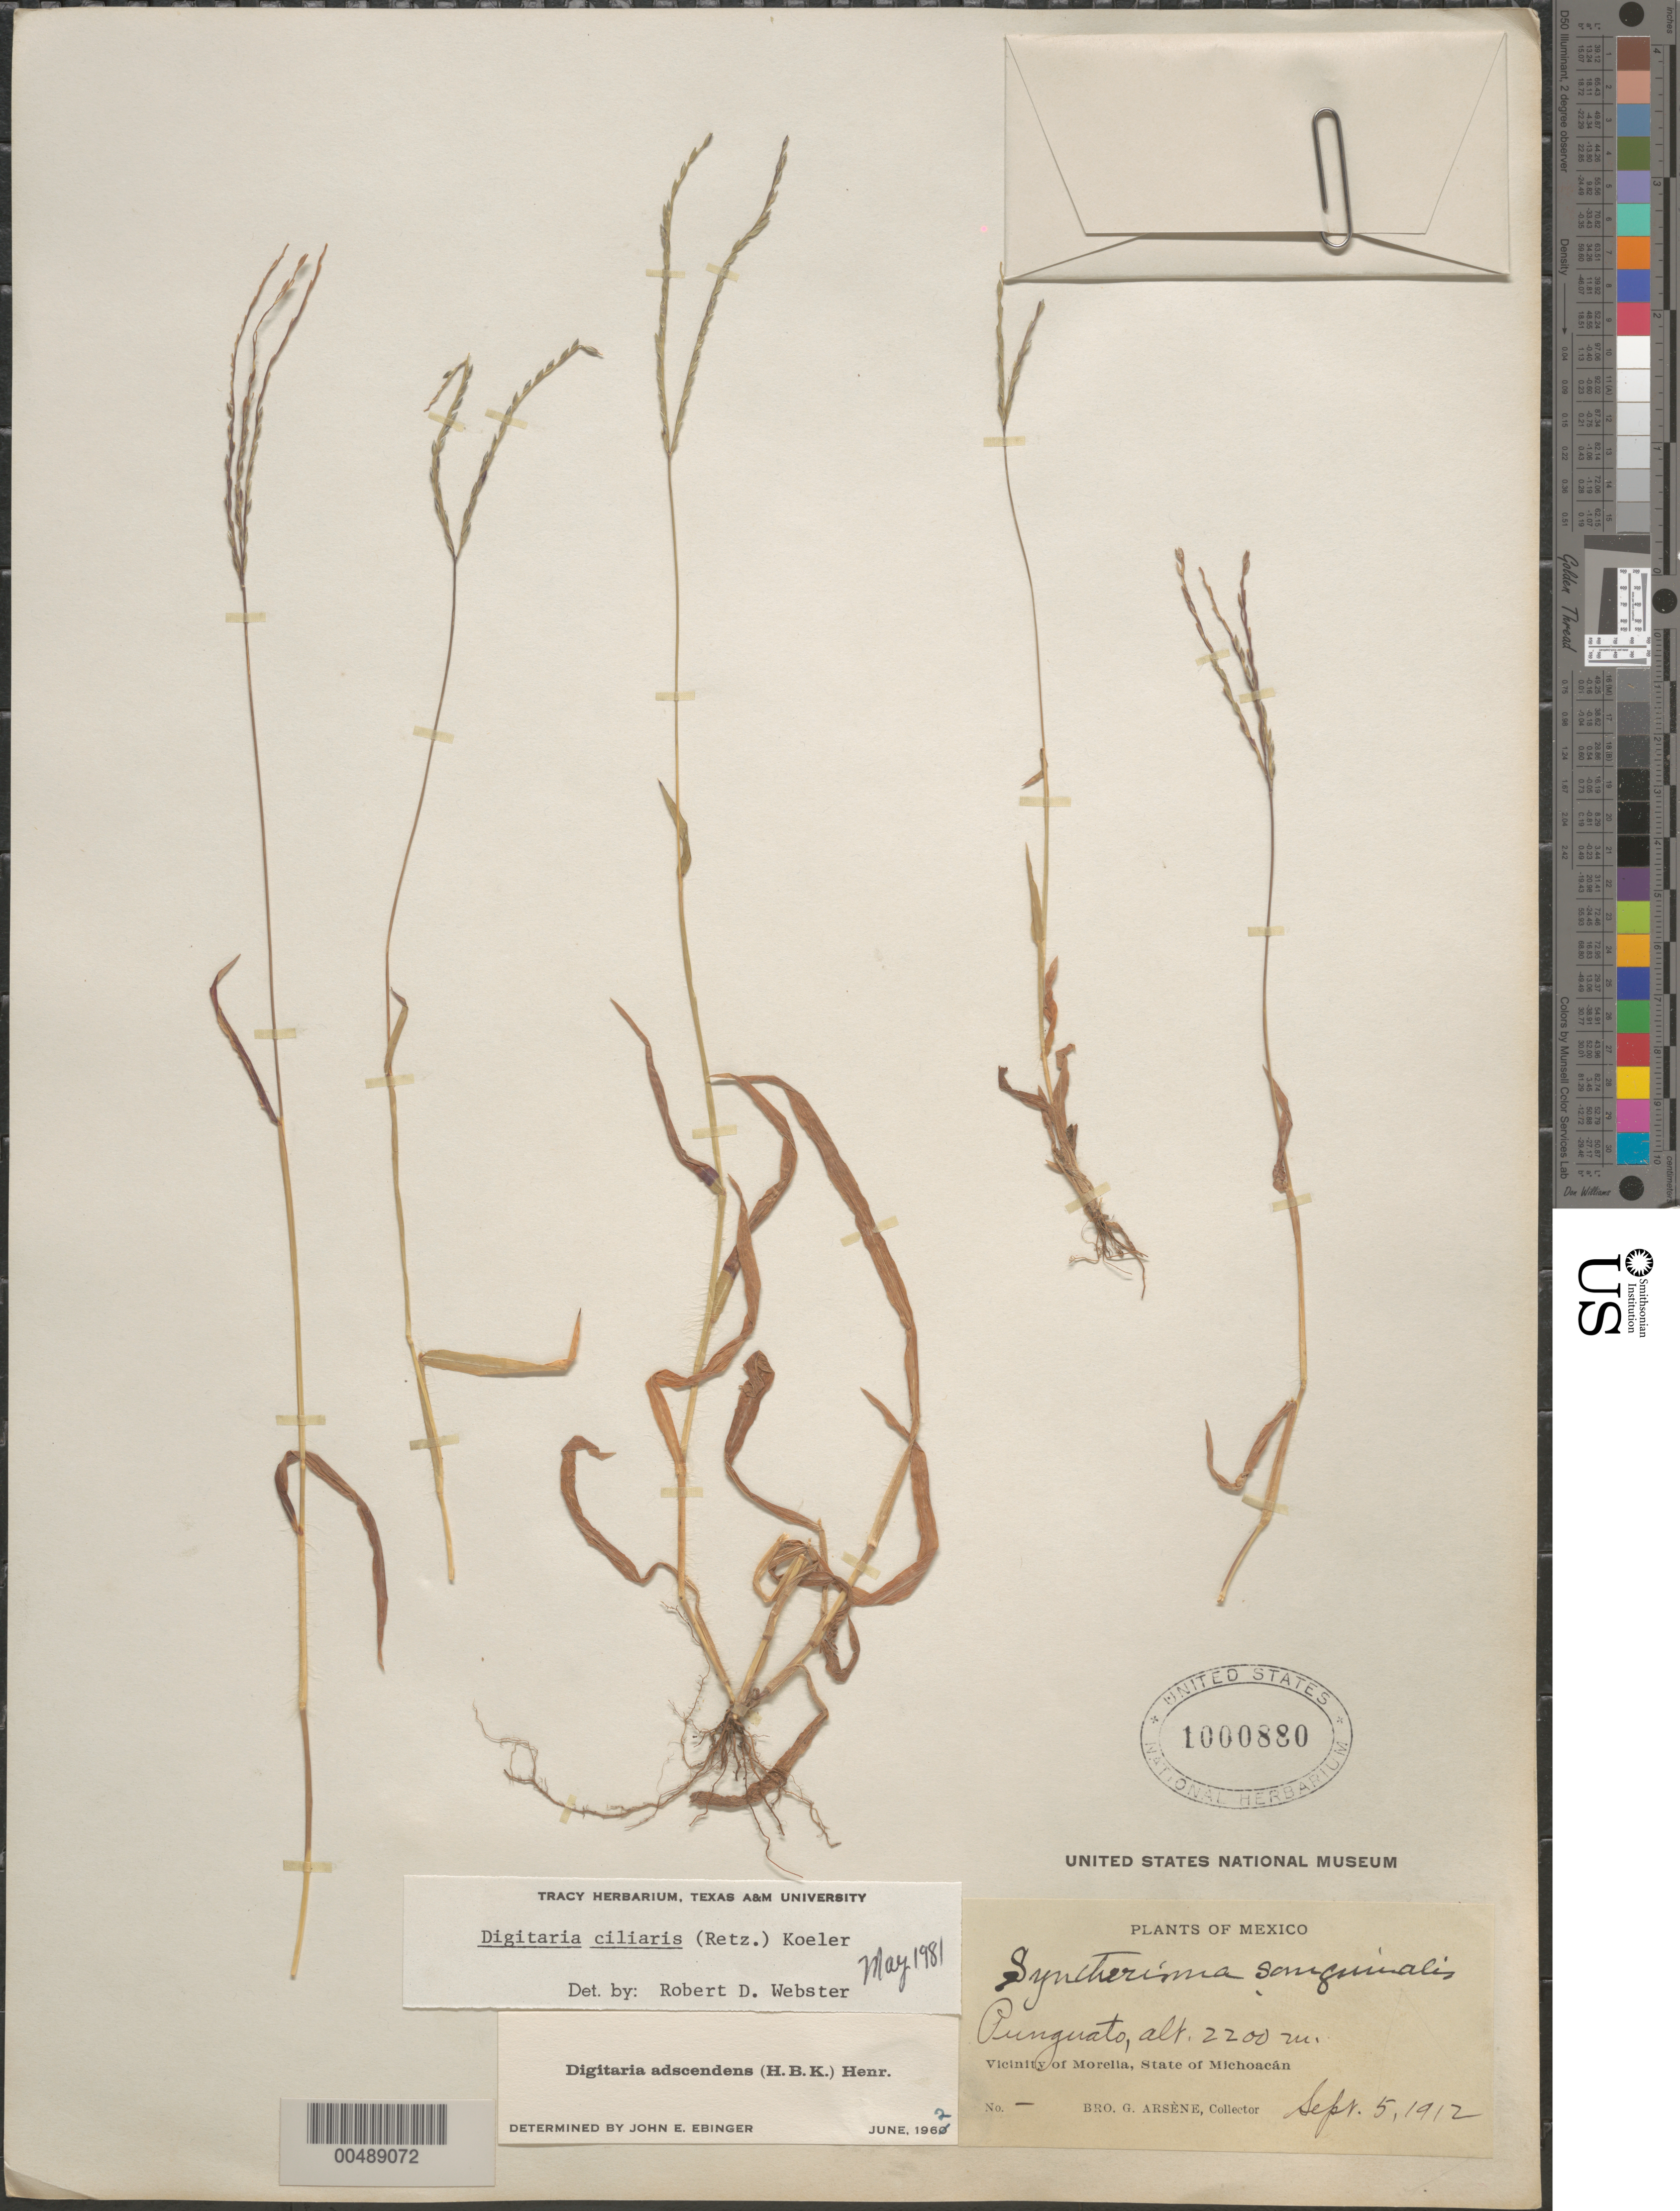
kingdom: Plantae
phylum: Tracheophyta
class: Liliopsida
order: Poales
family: Poaceae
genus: Digitaria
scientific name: Digitaria ciliaris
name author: (Retz.) Koeler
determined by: Webster, Robert D.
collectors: Bro. G. Arsène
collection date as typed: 5 Sep 1912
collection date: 1912-09-05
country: Mexico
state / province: Michoacán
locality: Vicinity of Morelia, Punguato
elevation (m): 2200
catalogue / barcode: US 1000880